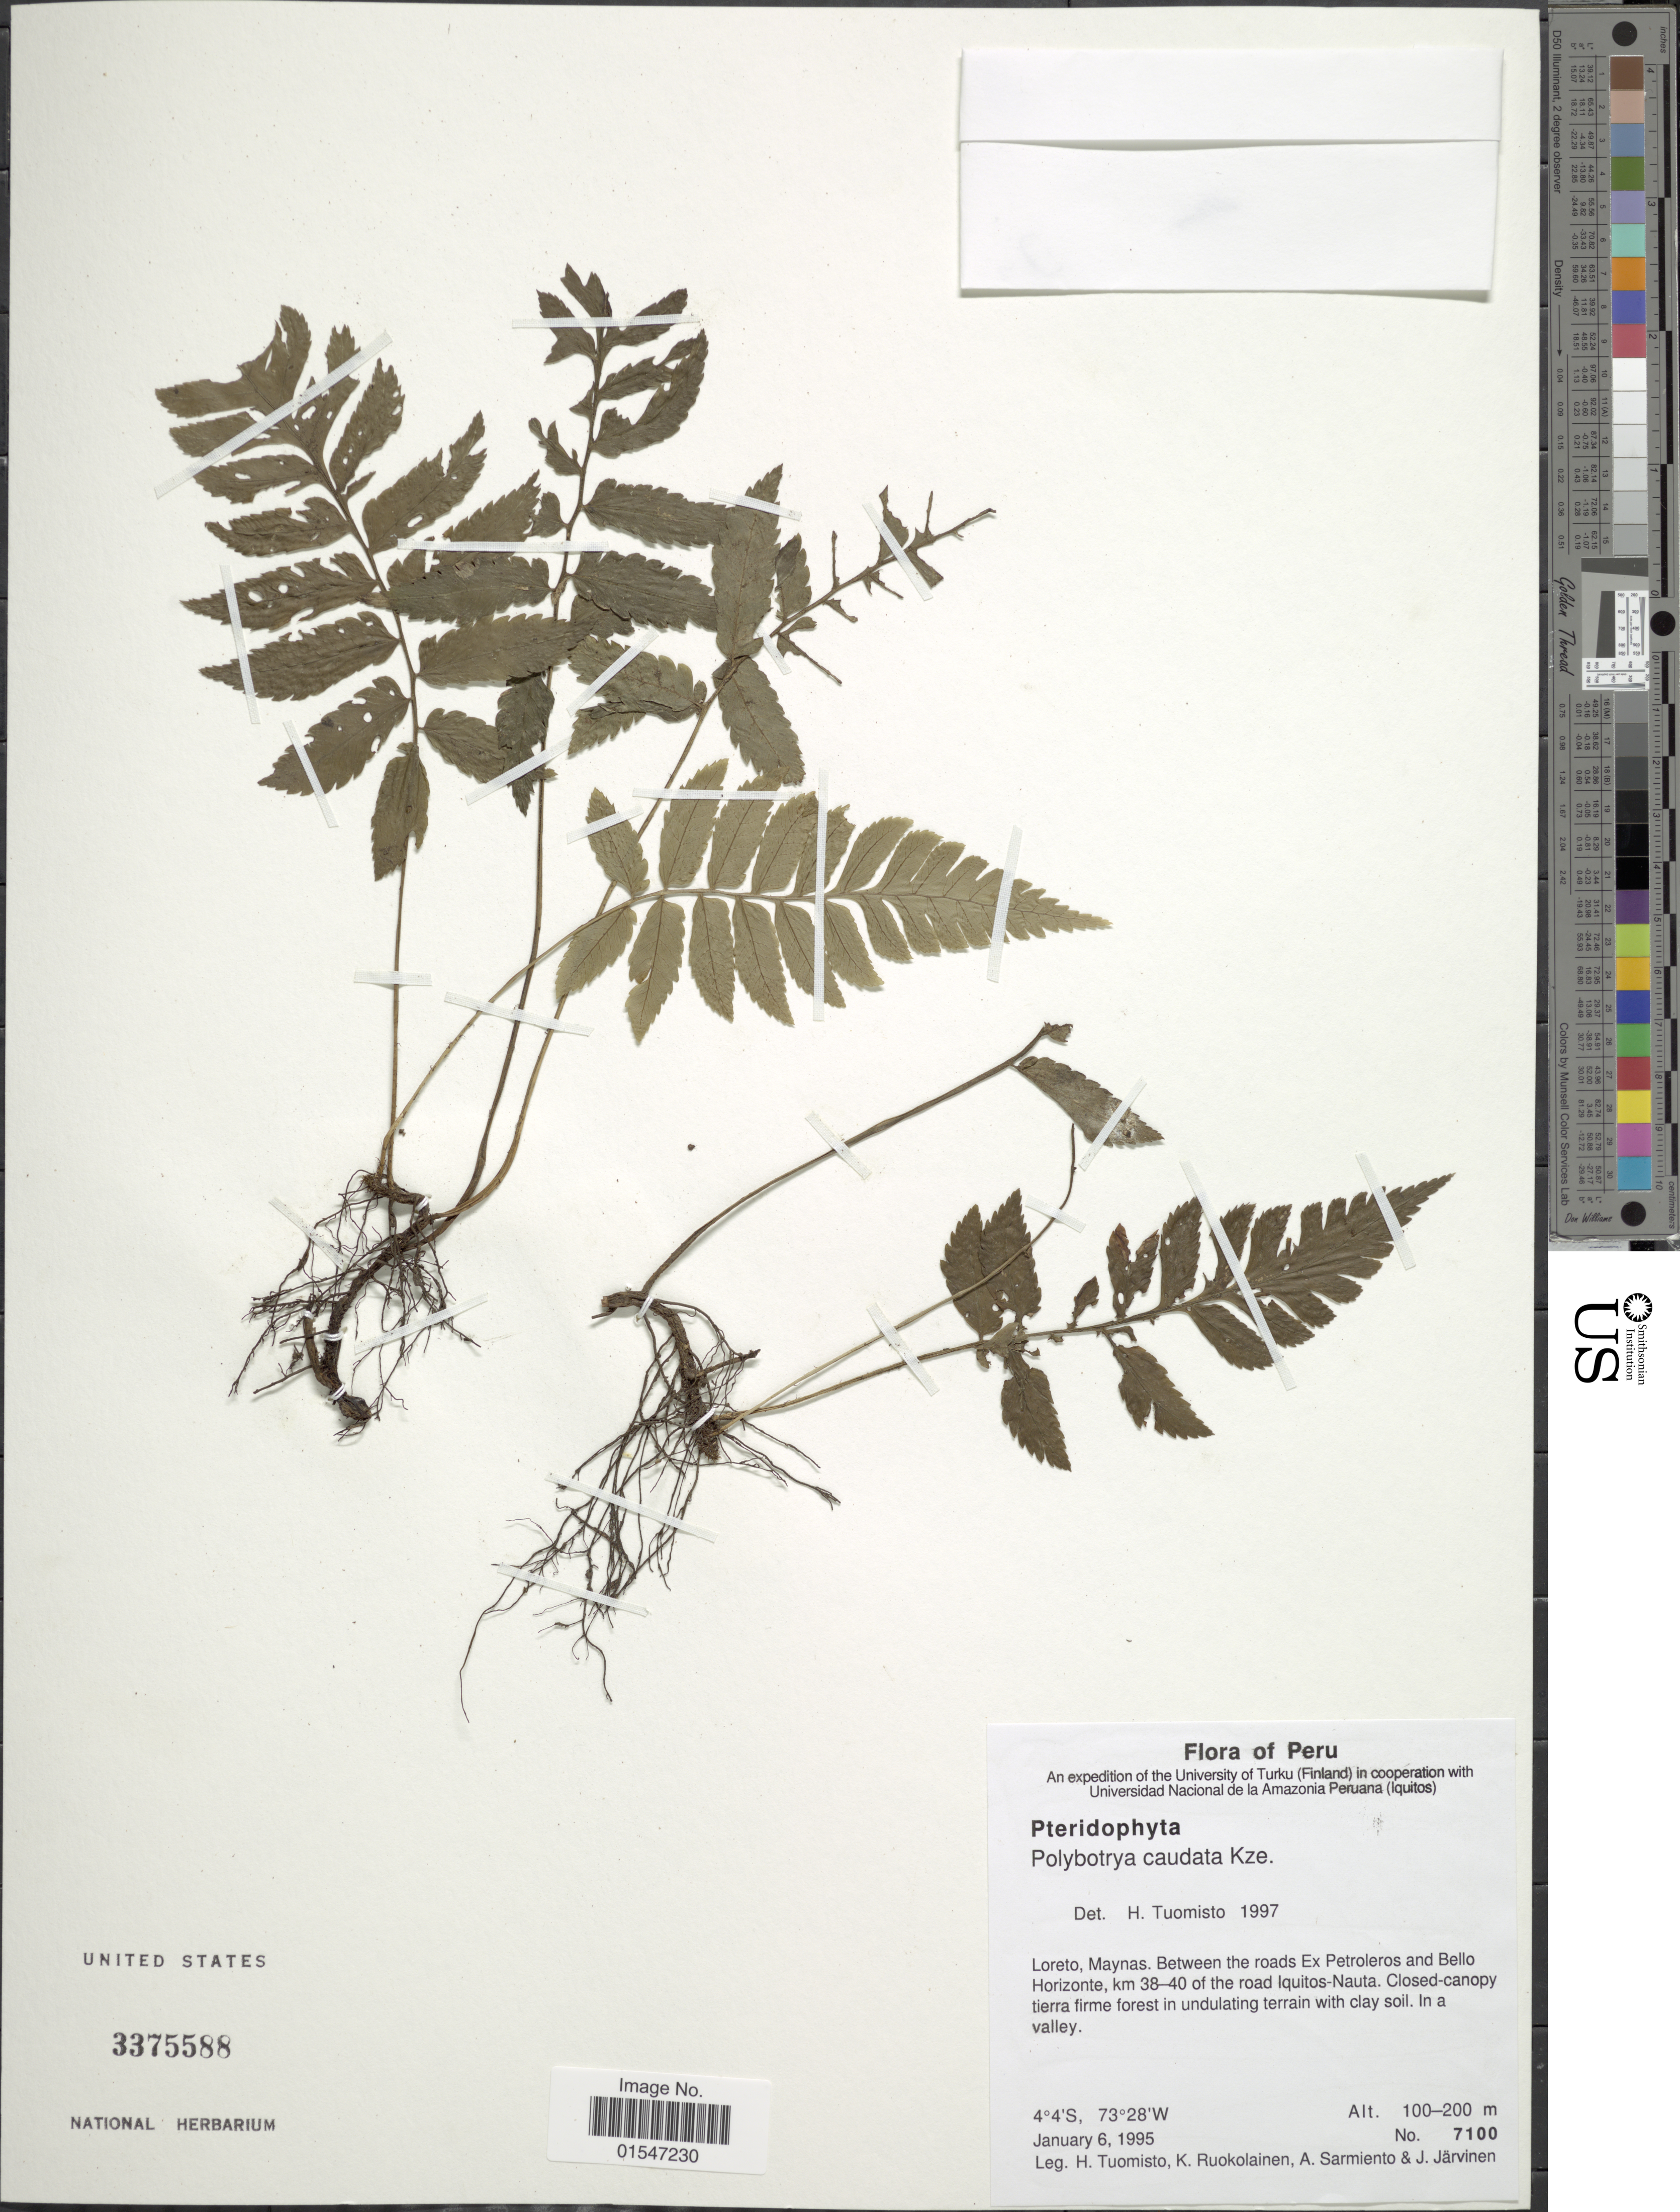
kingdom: Plantae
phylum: Tracheophyta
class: Polypodiopsida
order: Polypodiales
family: Dryopteridaceae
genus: Polybotrya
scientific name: Polybotrya caudata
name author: Kunze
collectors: H. Tuomisto, K. Ruokolainen, A. Sarmiento & J. Järvinen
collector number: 7100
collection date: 1995-01-06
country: Peru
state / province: Loreto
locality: Maynas, between the roads Ex Petroleros and Bello Horizonte, km 38-40 on the road Iquitos- Nauta, in a valley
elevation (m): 100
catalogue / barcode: US 3375588